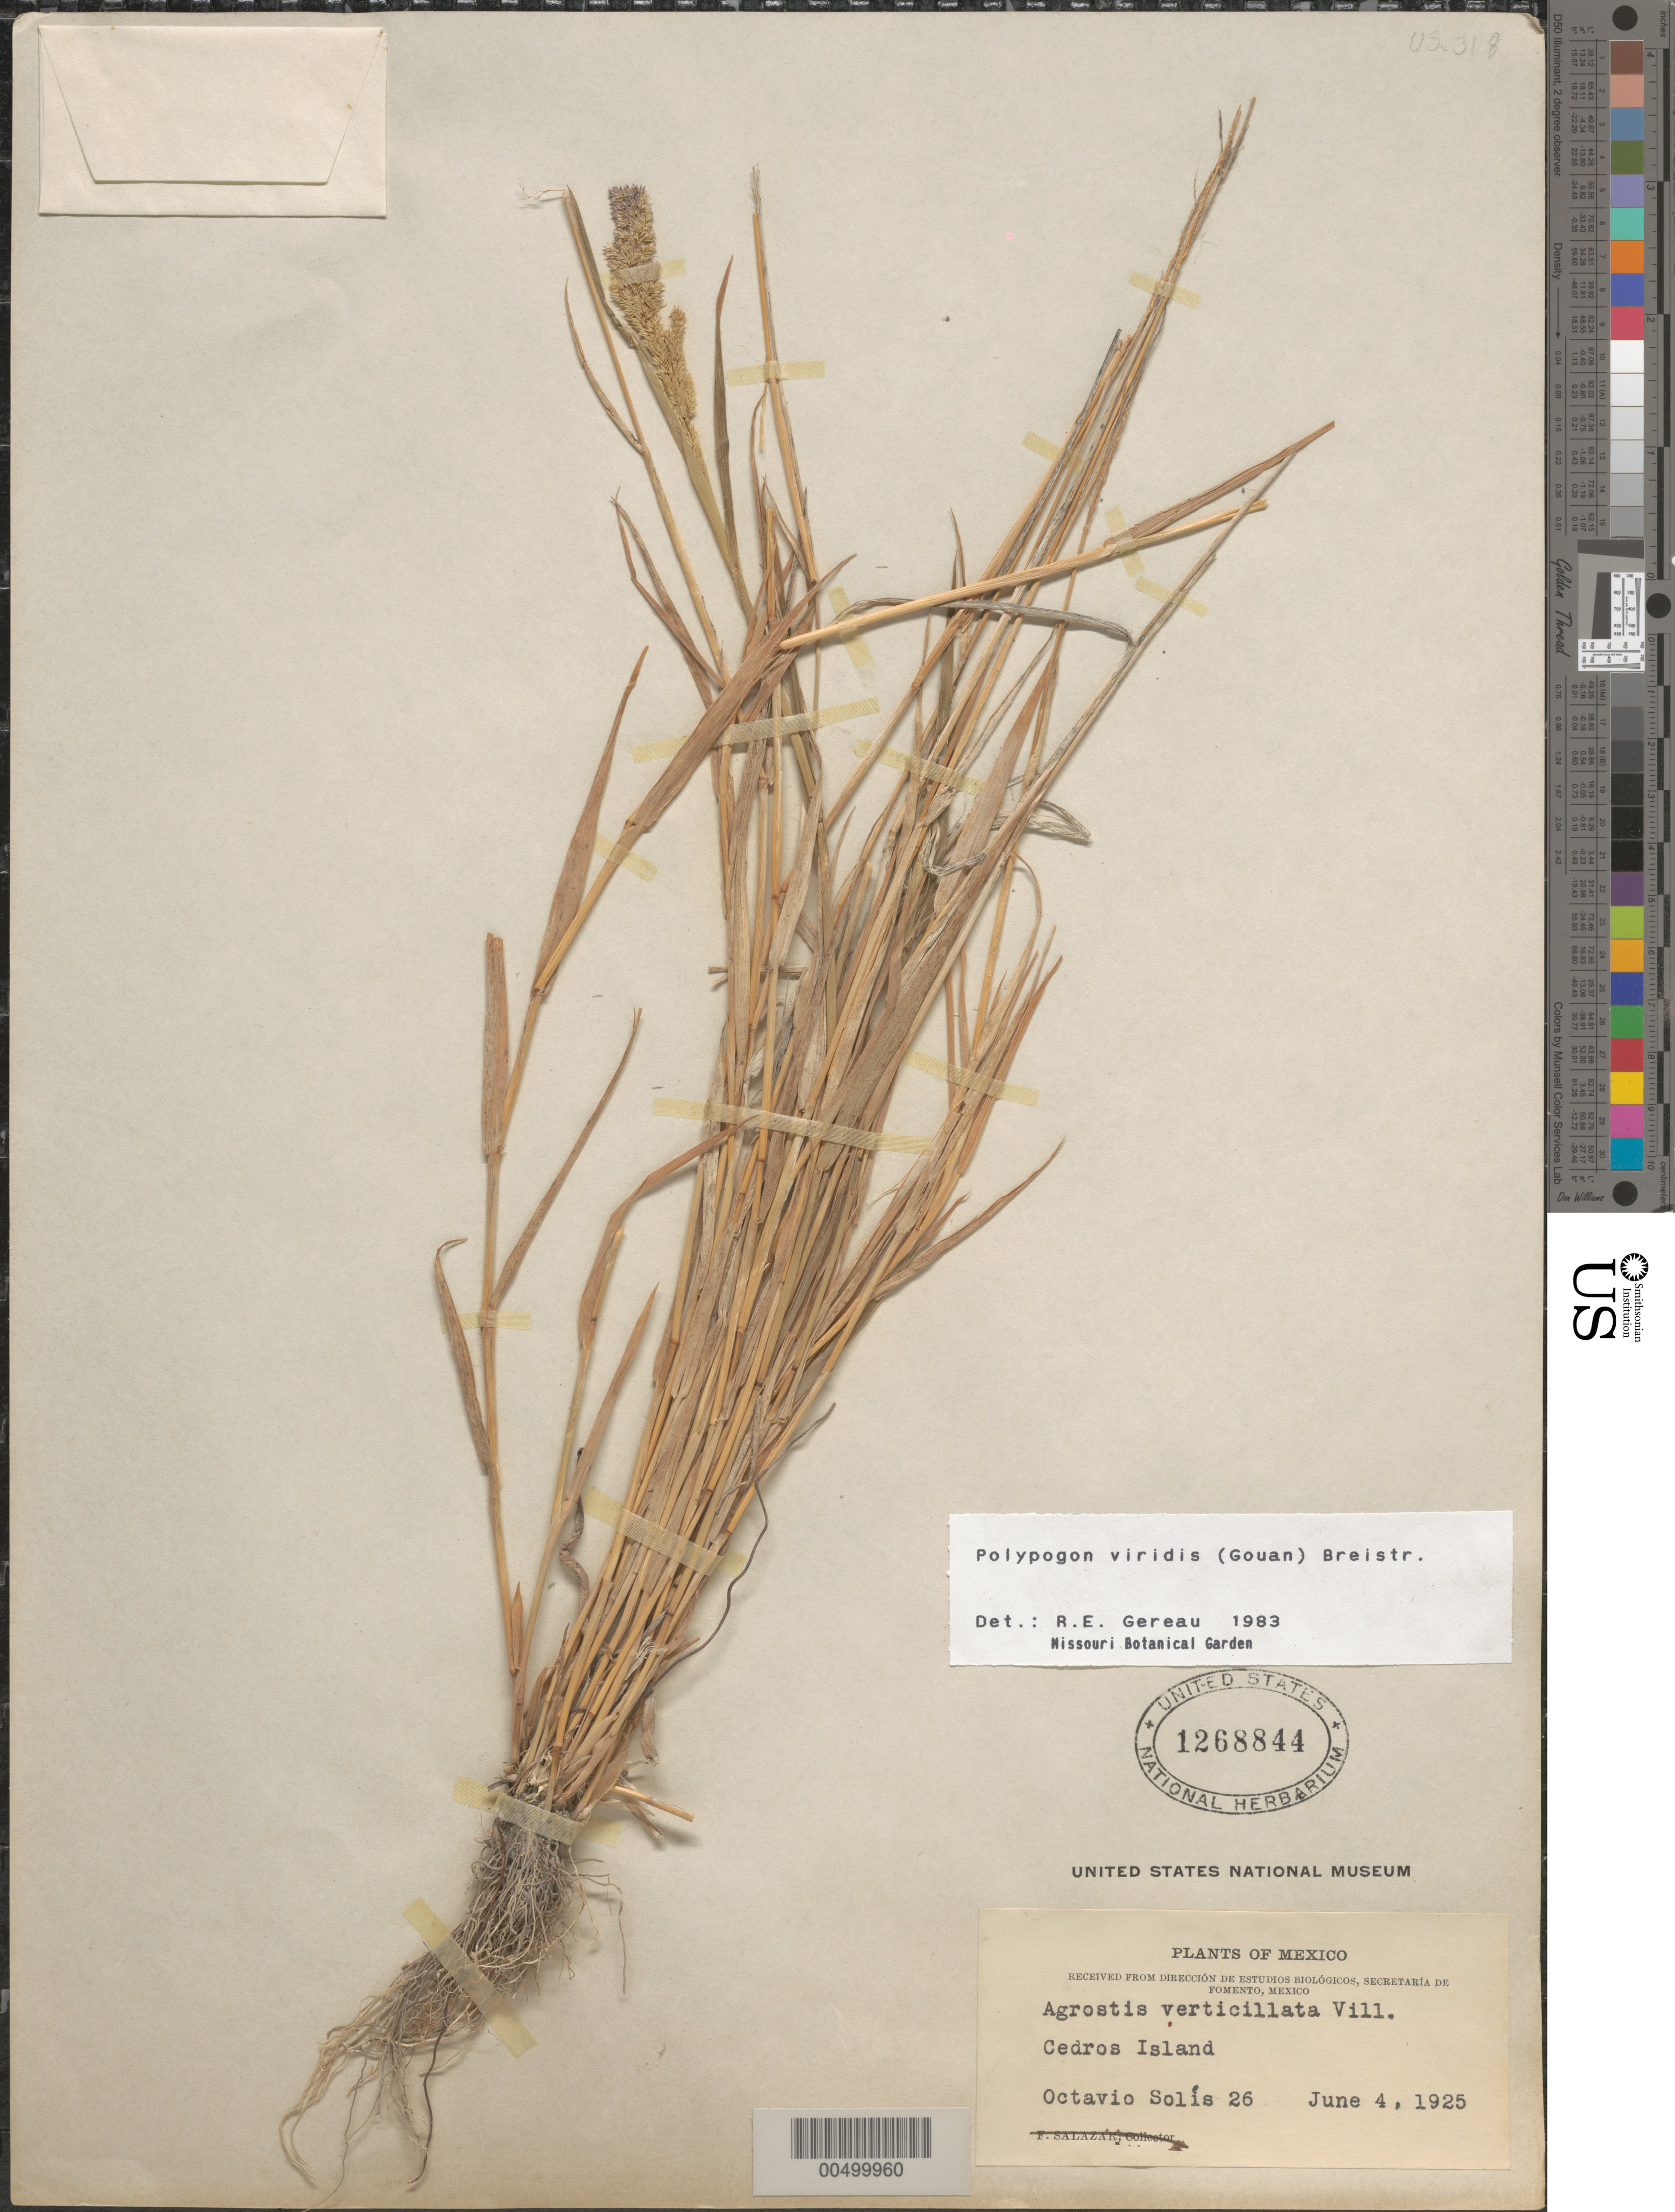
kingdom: Plantae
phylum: Tracheophyta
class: Liliopsida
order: Poales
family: Poaceae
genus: Polypogon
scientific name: Polypogon viridis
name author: (Gouan) Breistroffer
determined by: Gereau, R. E.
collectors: O. Solis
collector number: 26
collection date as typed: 4 Jun 1925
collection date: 1925-06-04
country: Mexico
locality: Cedros Island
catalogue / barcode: US 1268844